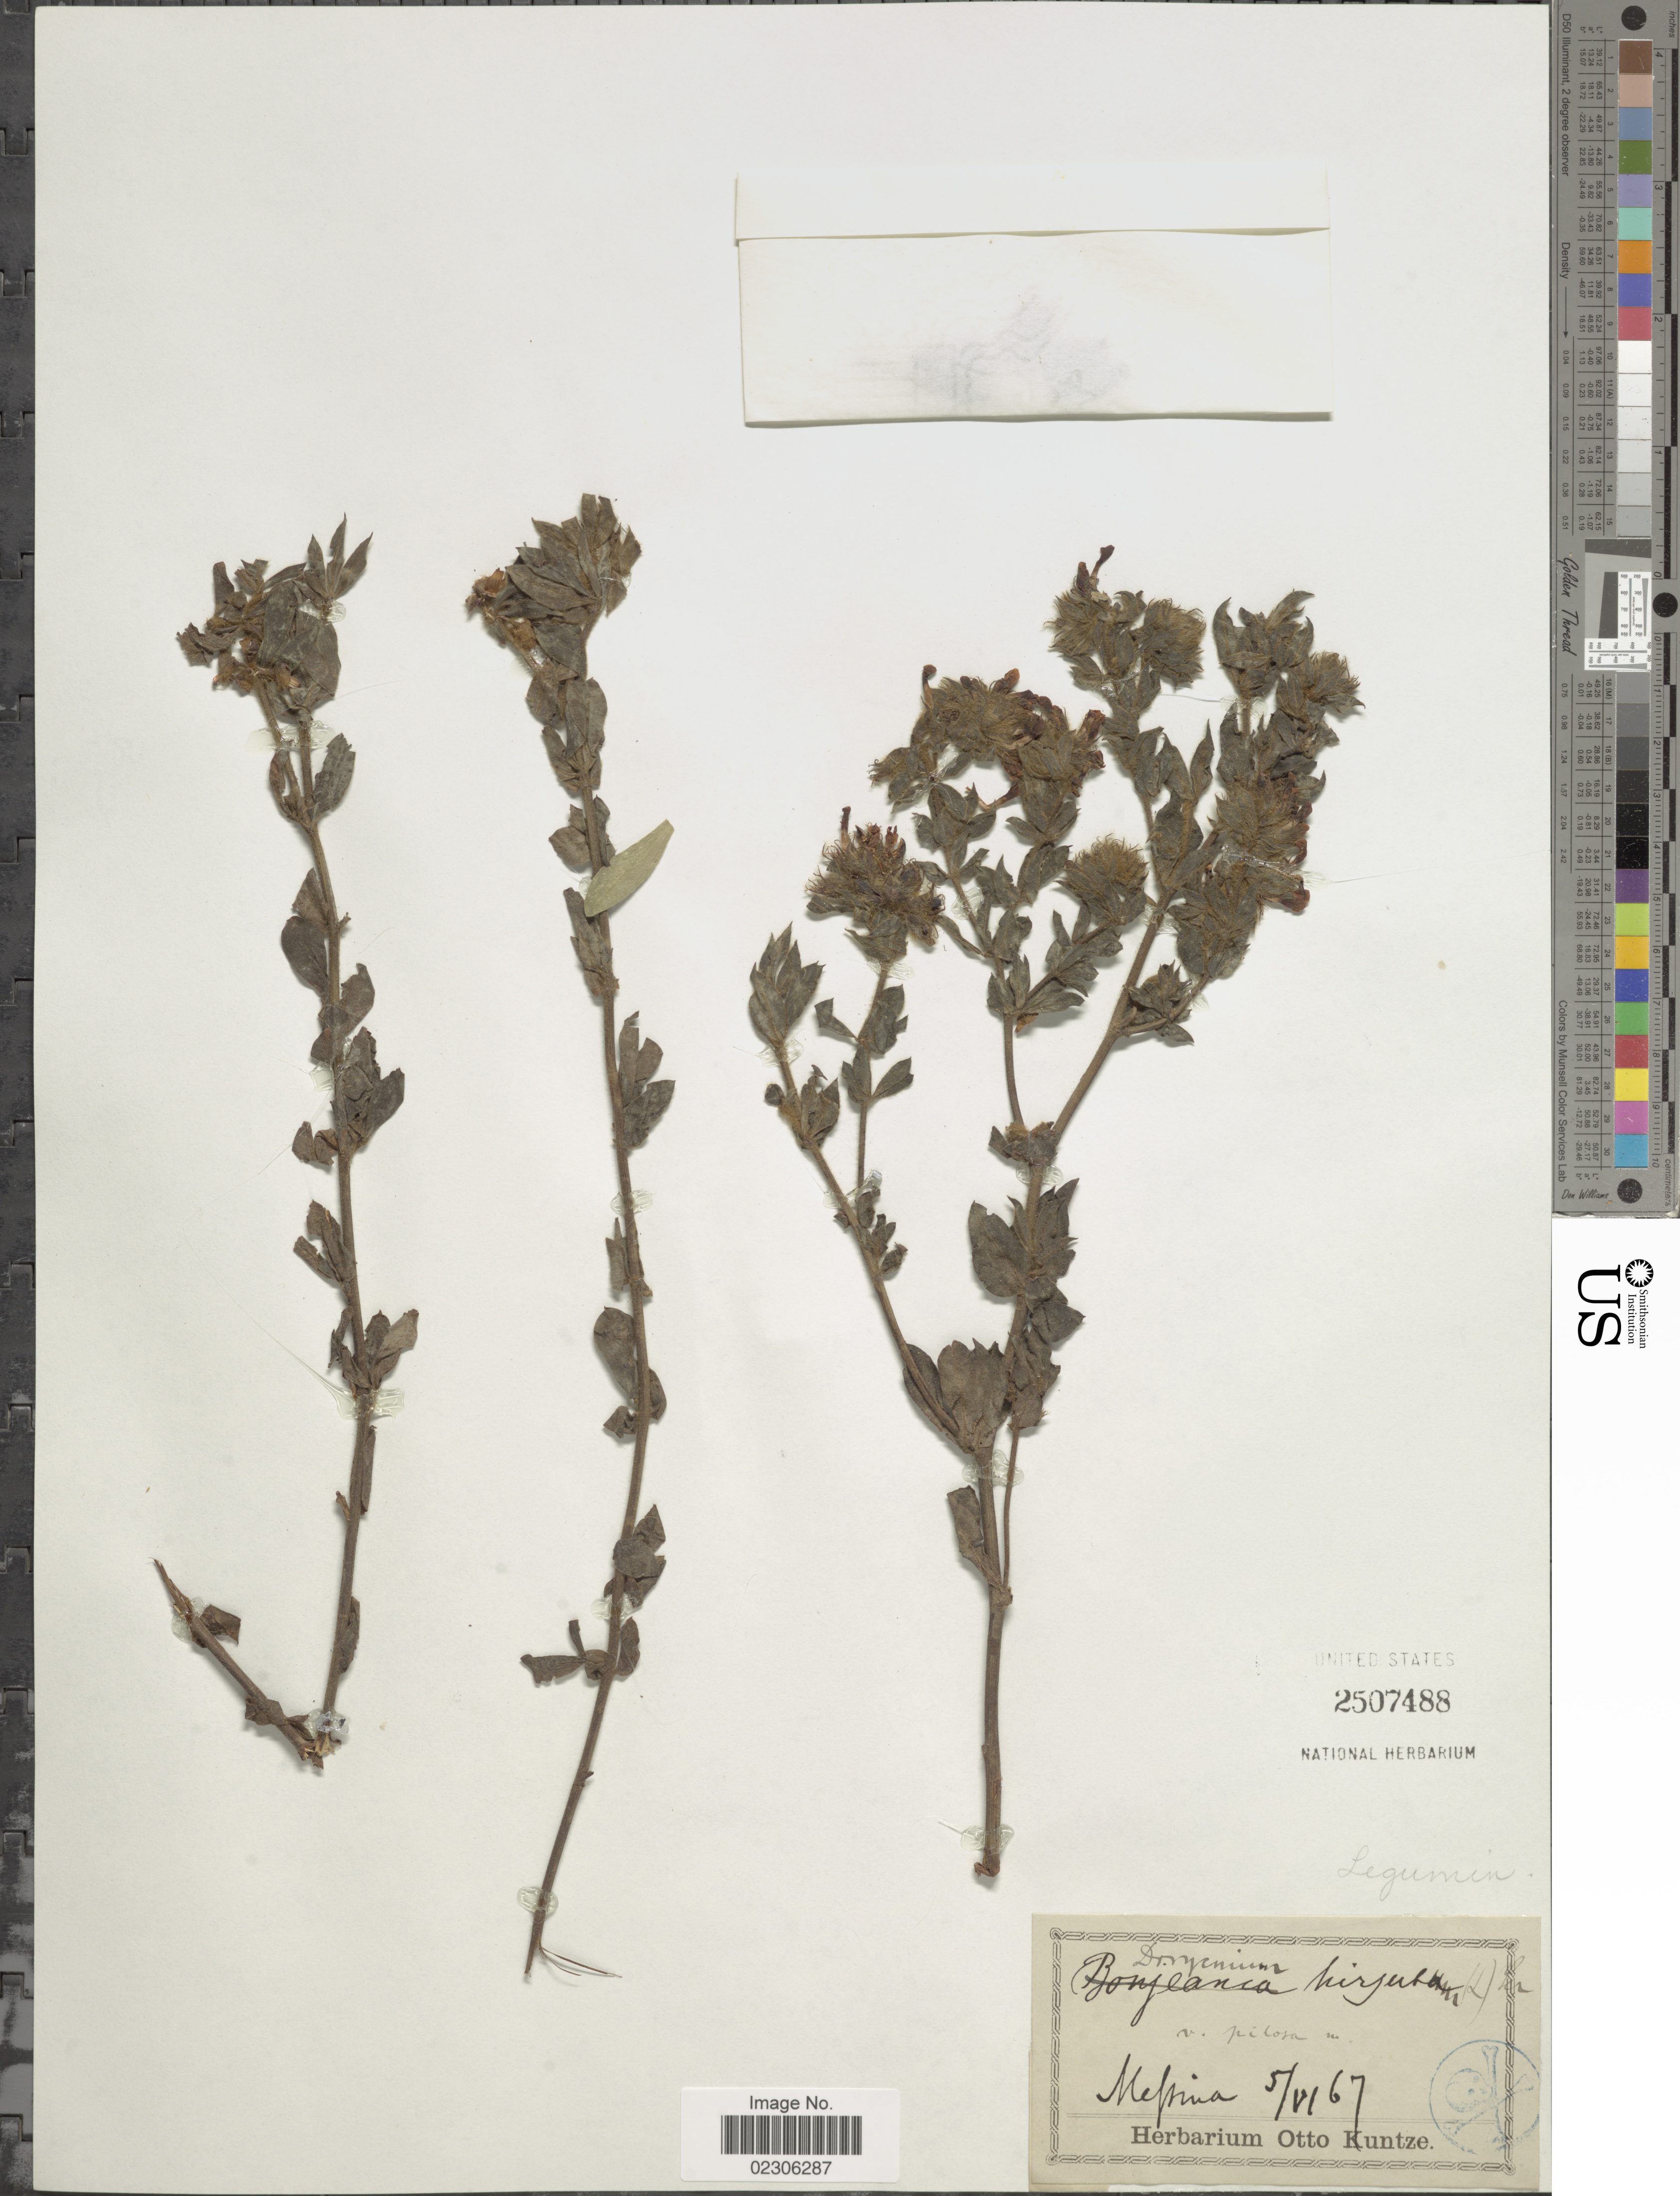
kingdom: Plantae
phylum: Tracheophyta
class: Magnoliopsida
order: Fabales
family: Fabaceae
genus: Dorycnium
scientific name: Dorycnium hirsutum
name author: (L.) Ser.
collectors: ex herb. Otto Kuntze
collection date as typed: Transcribed d/m/y: 5/6/67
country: Italy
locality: Messina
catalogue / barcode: US 2507488